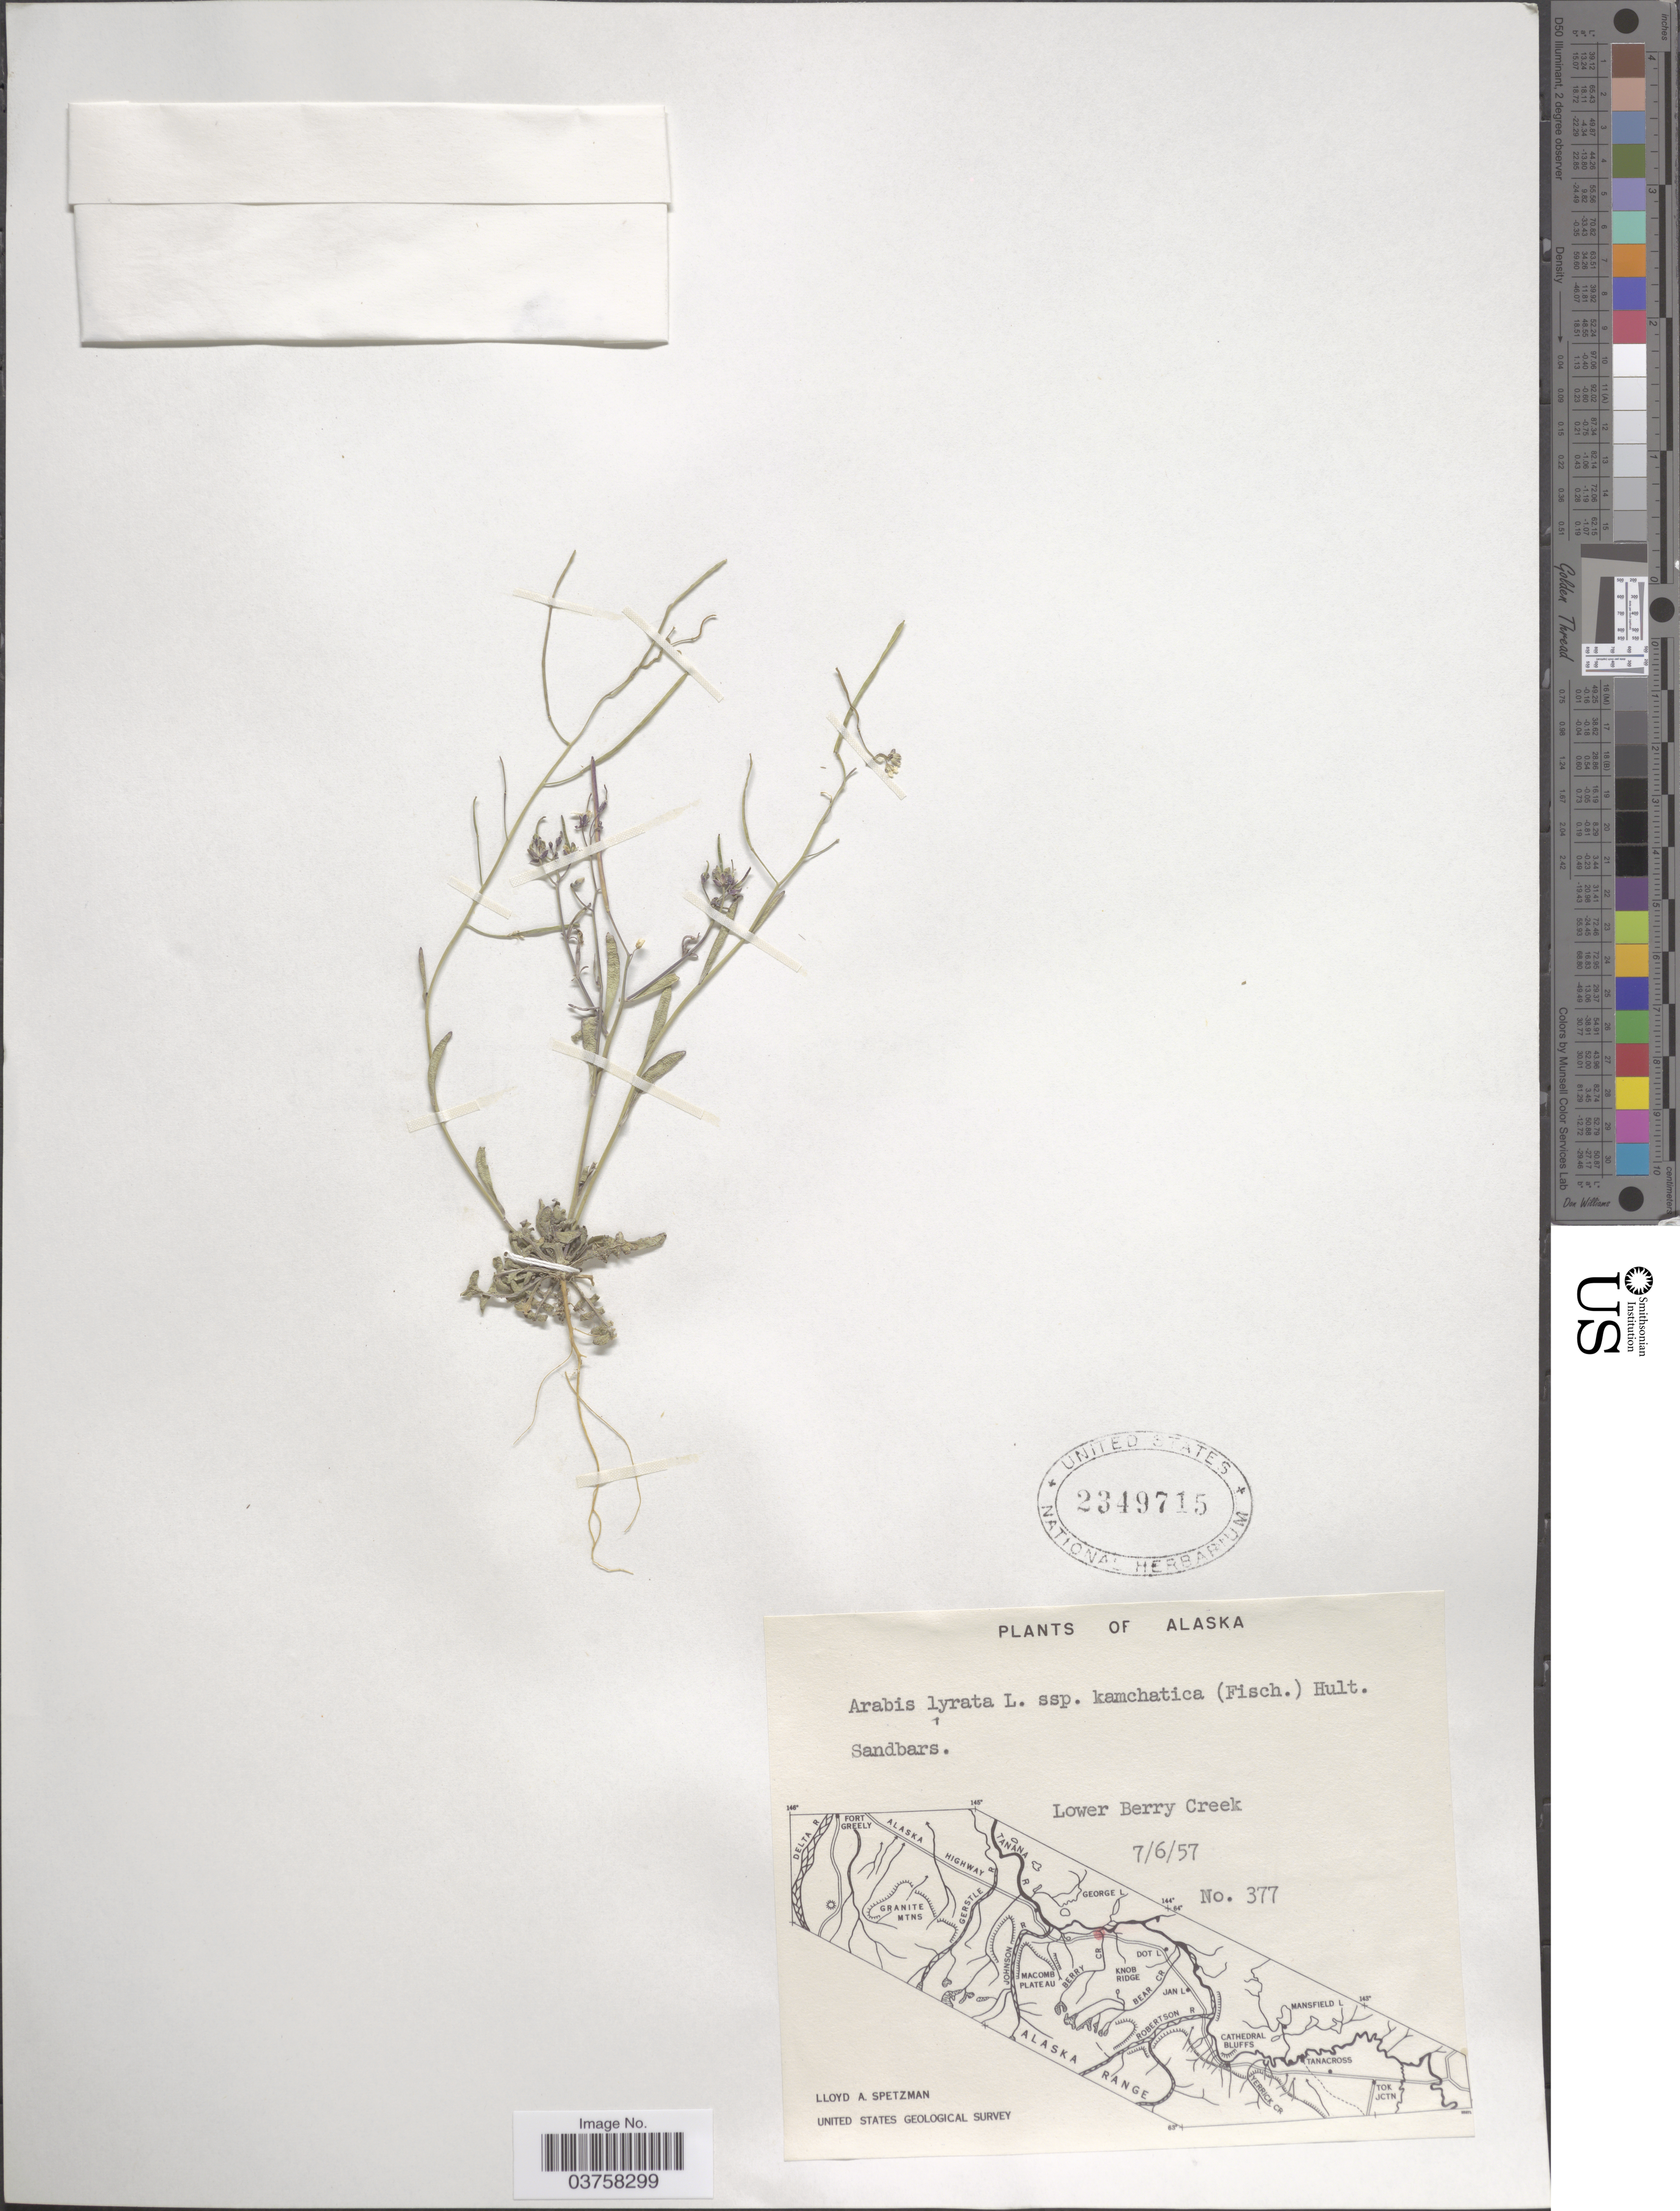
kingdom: Plantae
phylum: Tracheophyta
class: Magnoliopsida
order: Brassicales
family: Brassicaceae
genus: Arabidopsis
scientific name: Arabidopsis lyrata subsp. kamchatica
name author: (Fisch. ex DC.) O'Kane & Al-Shehbaz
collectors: L. Spetzman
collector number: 377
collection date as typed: Transcribed d/m/y: 6/7/57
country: United States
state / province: Alaska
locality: Lower Berry Creek.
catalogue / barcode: US 2349715